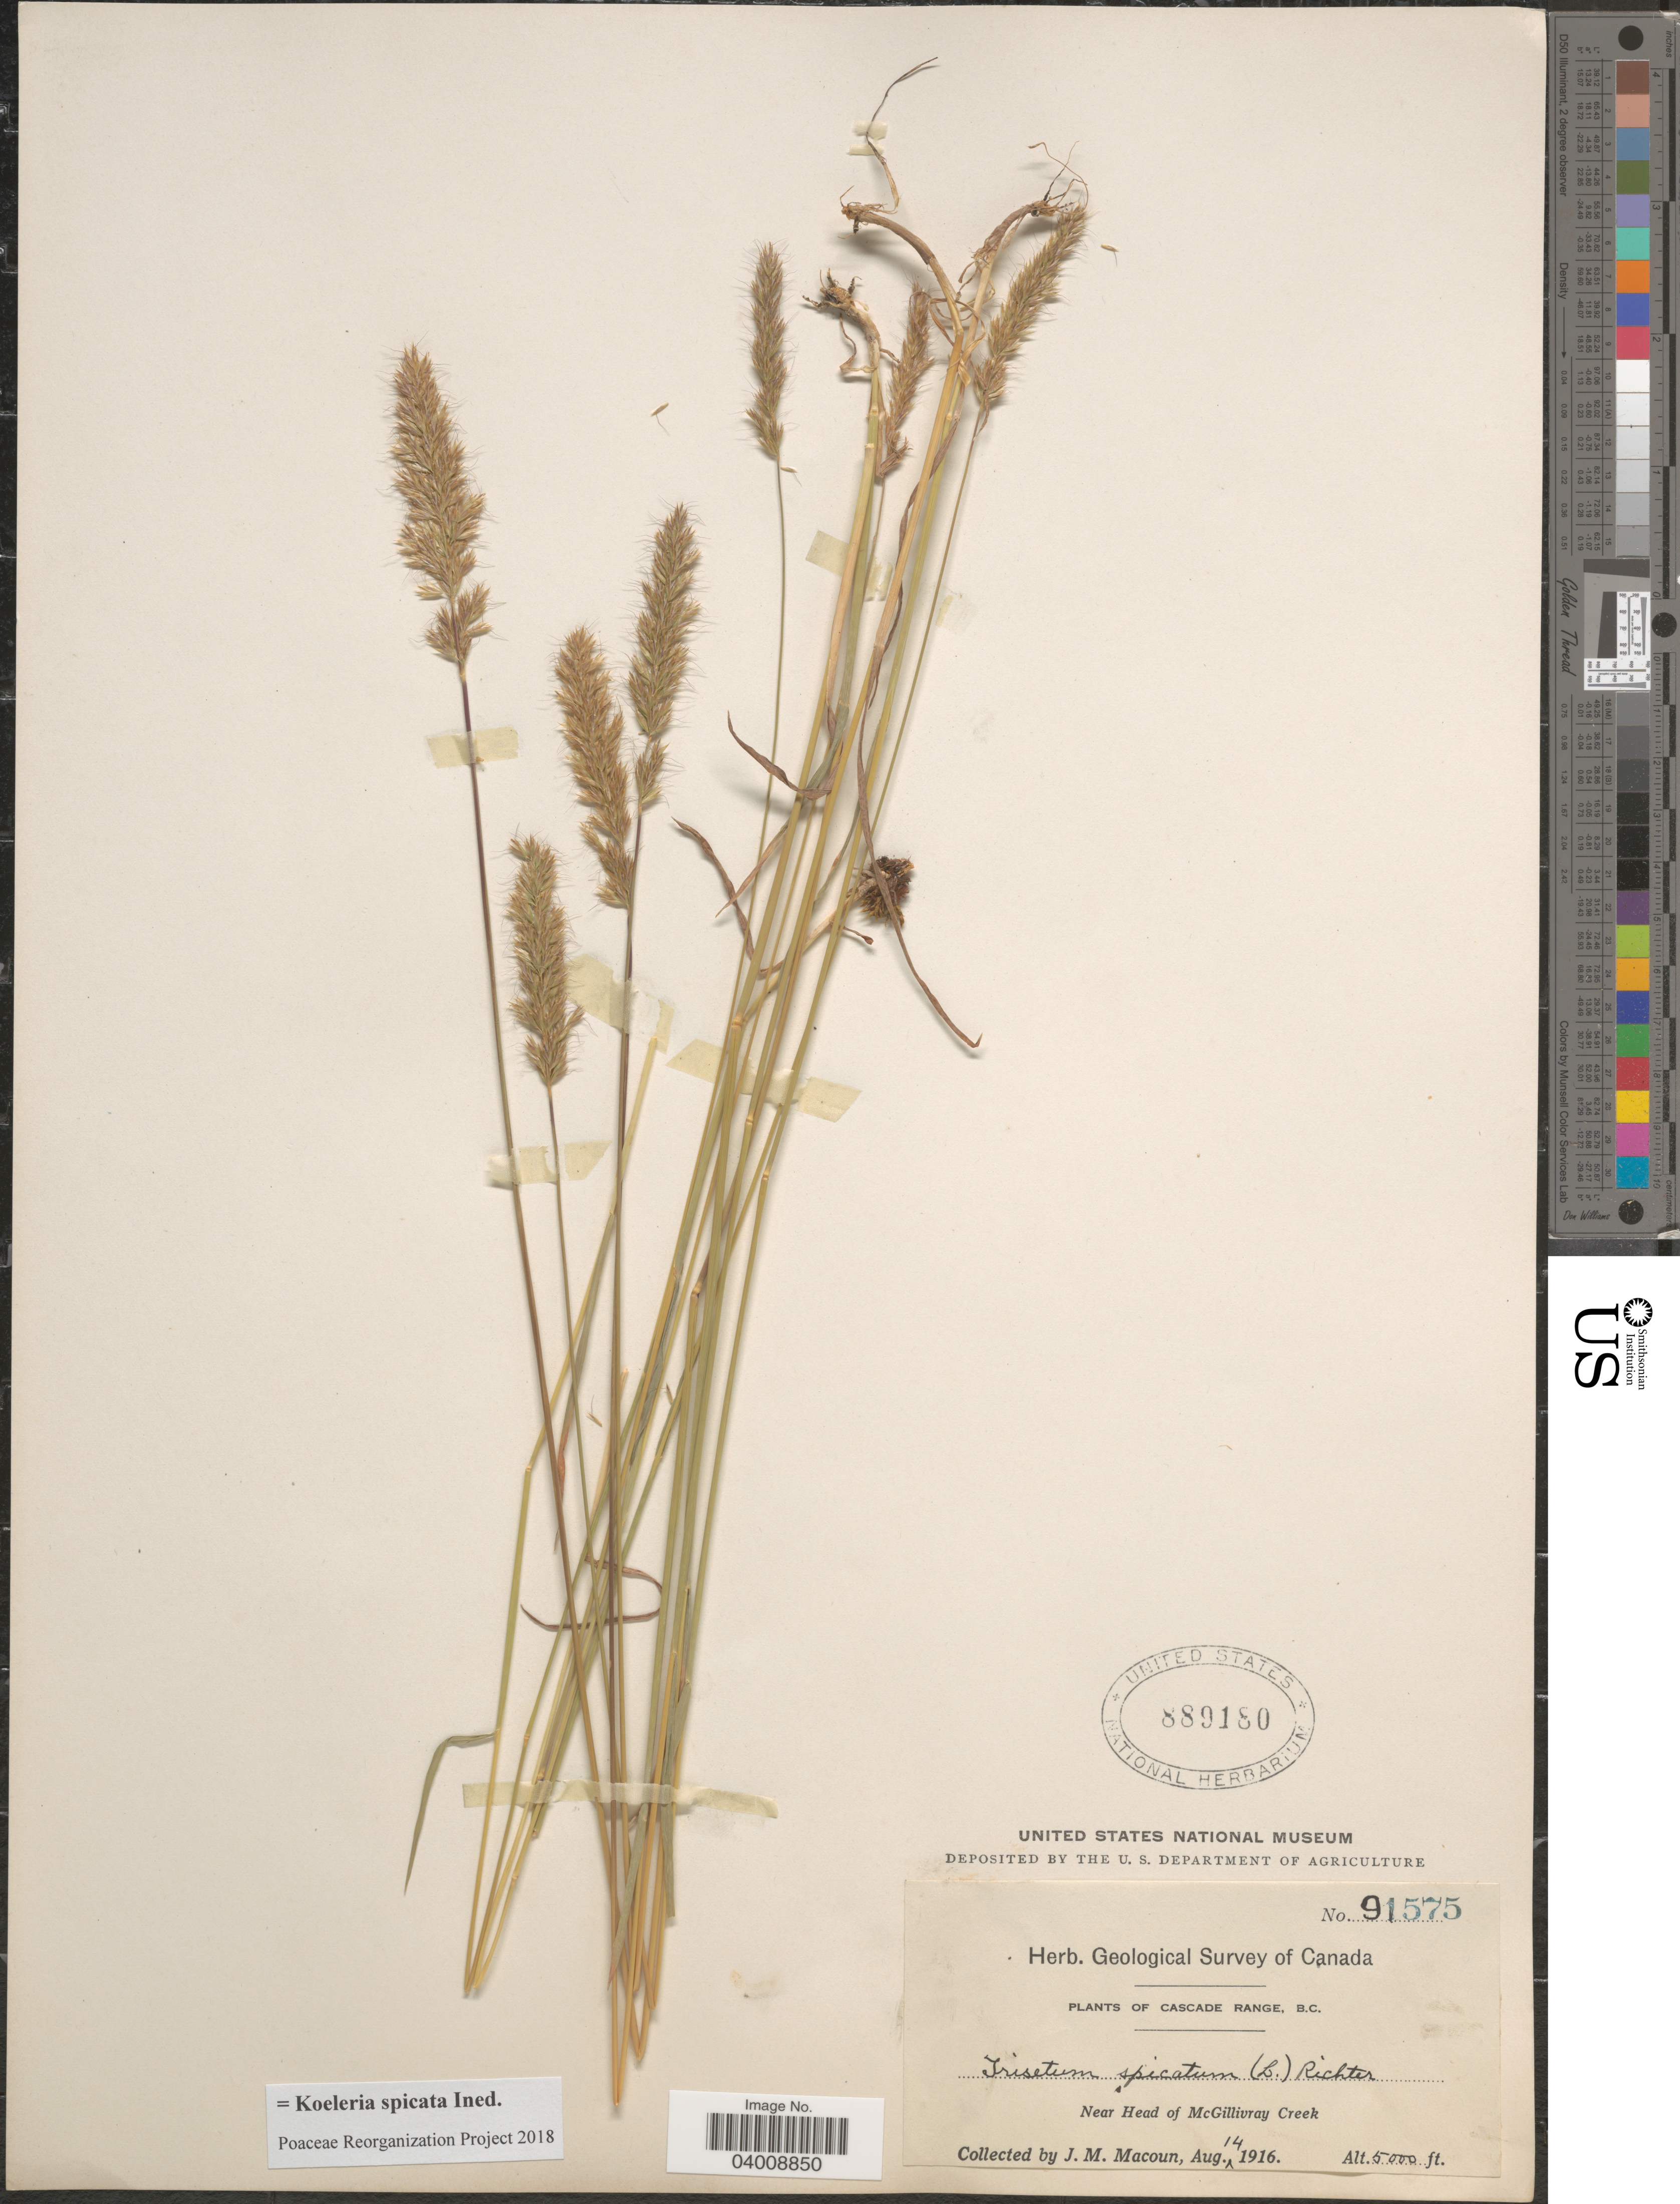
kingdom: Plantae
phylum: Tracheophyta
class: Liliopsida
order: Poales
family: Poaceae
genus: Koeleria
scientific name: Koeleria spicata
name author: (L.) Barberá et al.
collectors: J. M. Macoun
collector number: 91575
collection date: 1916-08-14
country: Canada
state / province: British Columbia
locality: Cascade Range. Near Head of McGillivray Creek.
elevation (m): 1524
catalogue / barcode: US 889180